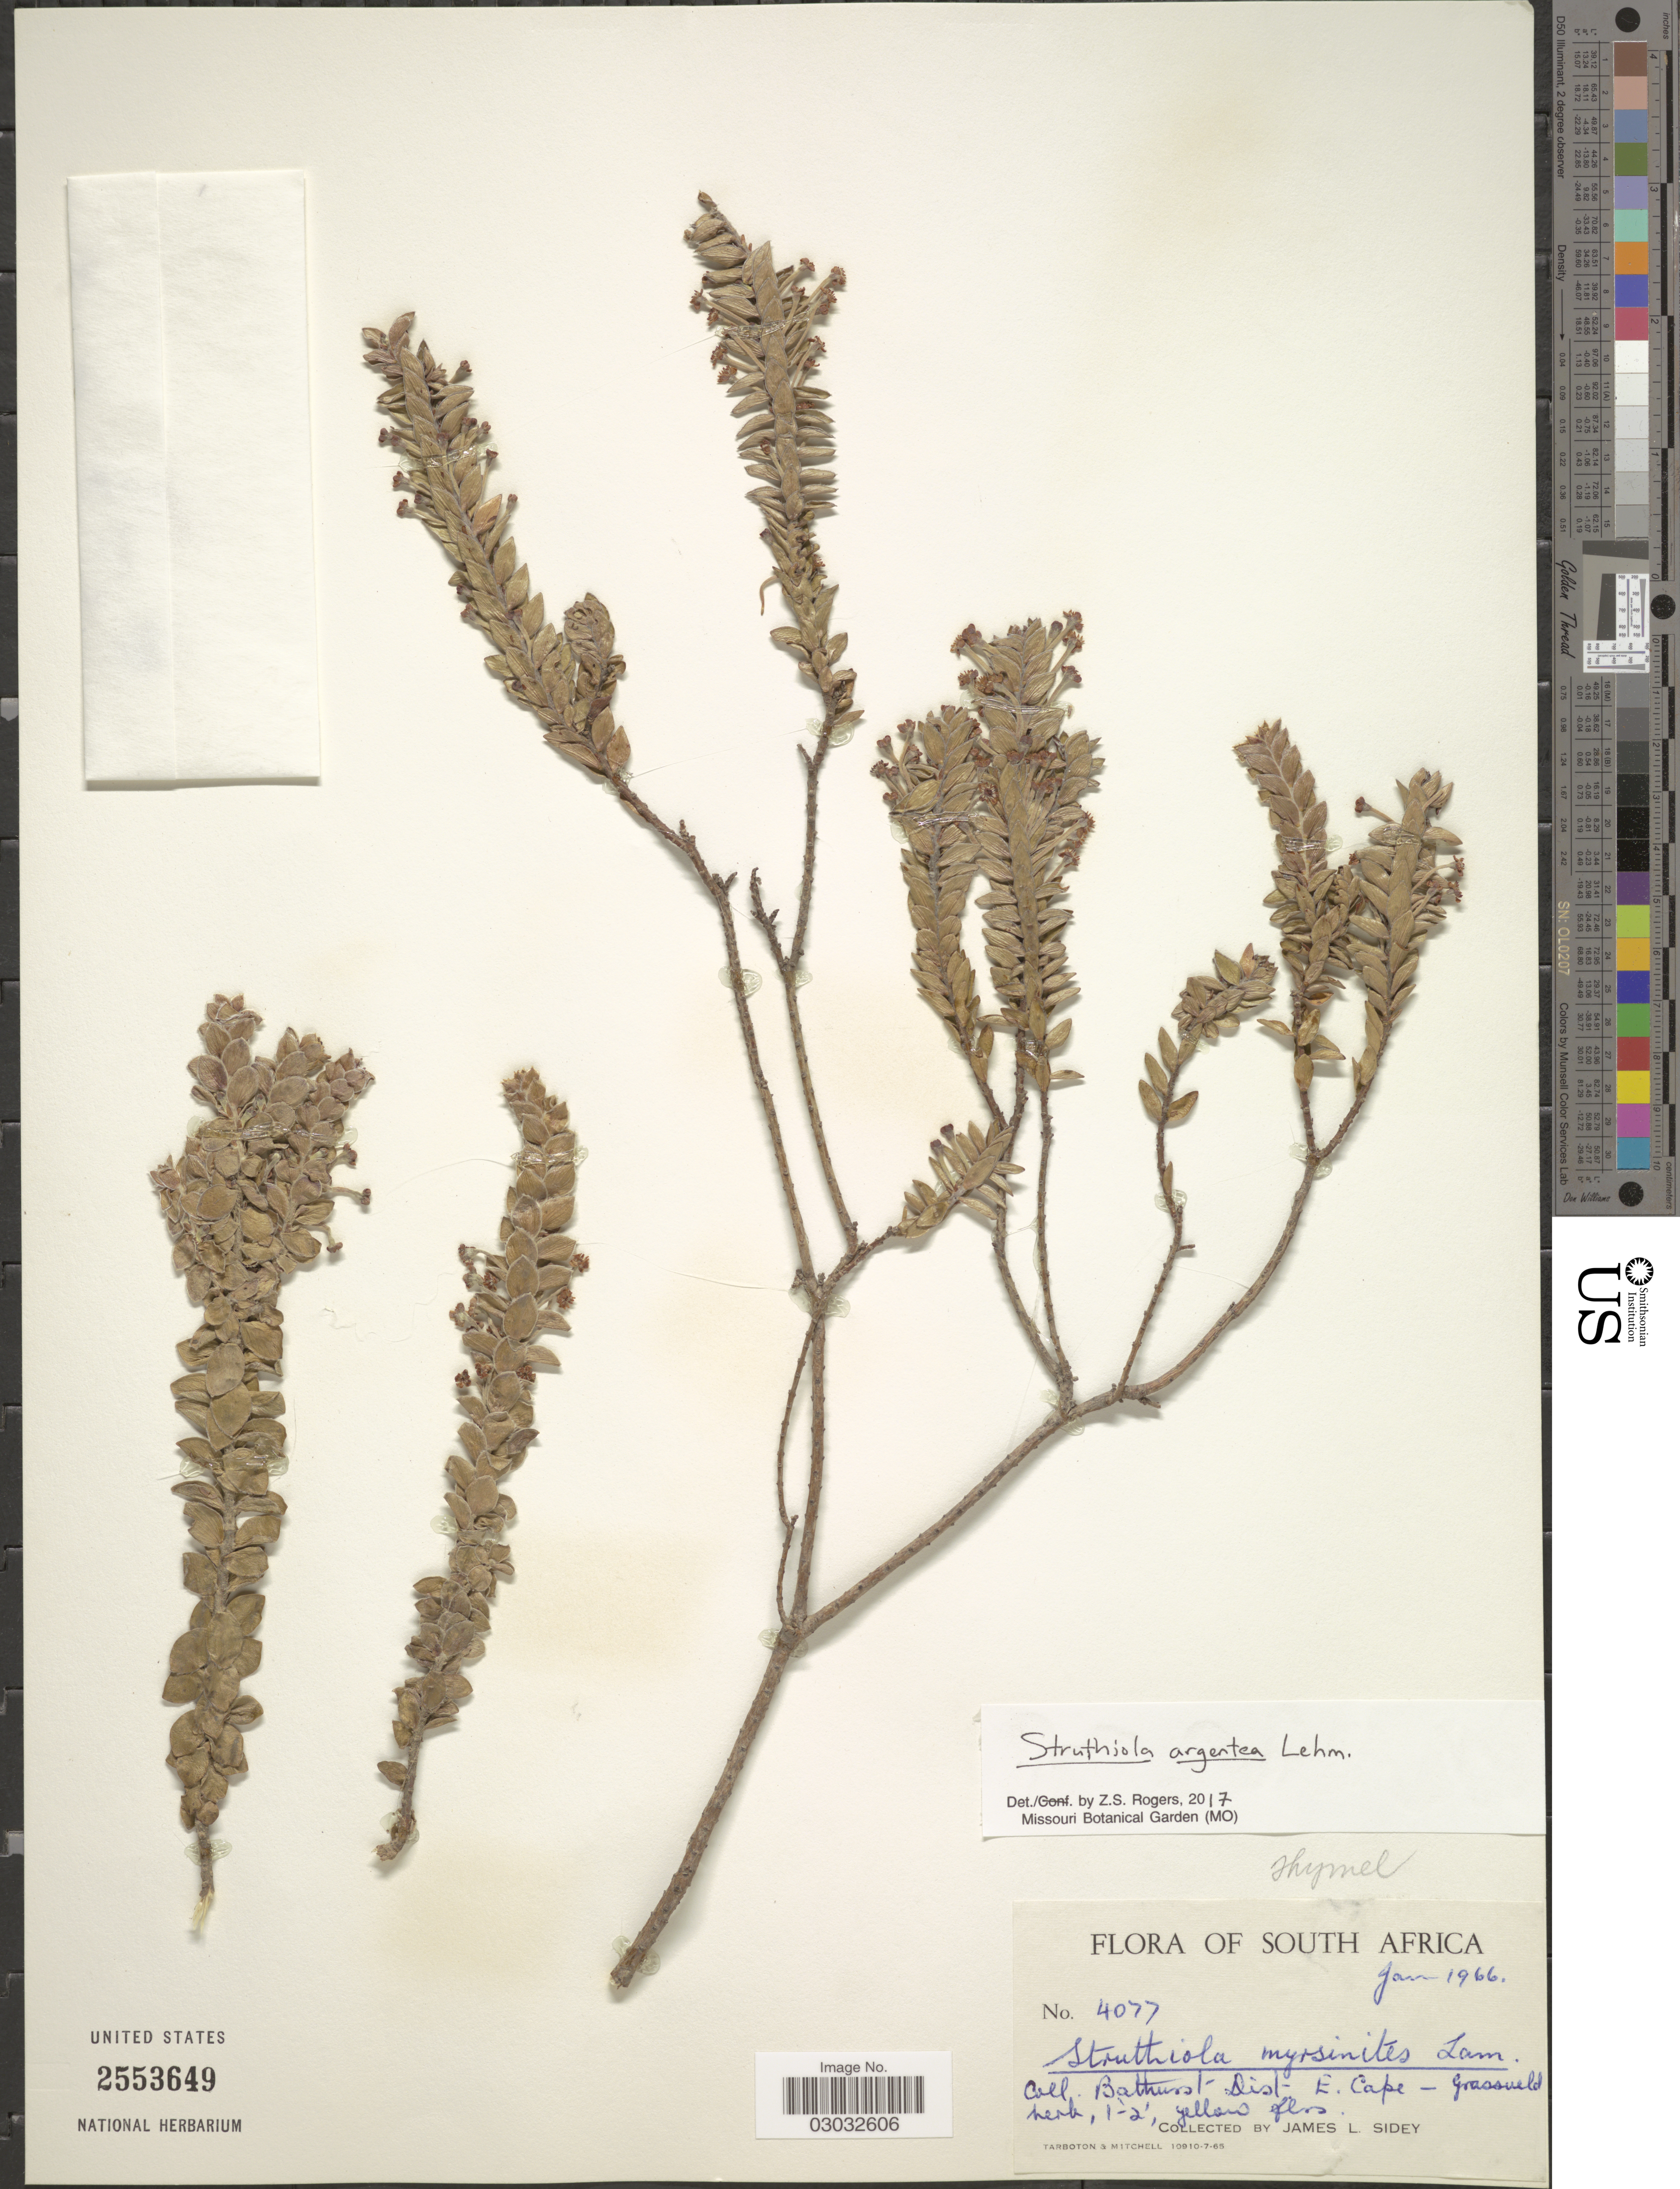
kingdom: Plantae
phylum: Tracheophyta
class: Magnoliopsida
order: Malvales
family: Thymelaeaceae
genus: Struthiola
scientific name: Struthiola argentea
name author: Lehm.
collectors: J. L. Sidey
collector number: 4077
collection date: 1966-01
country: South Africa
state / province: Eastern Cape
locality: Bathurst Dist E. Cape.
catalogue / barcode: US 2553649